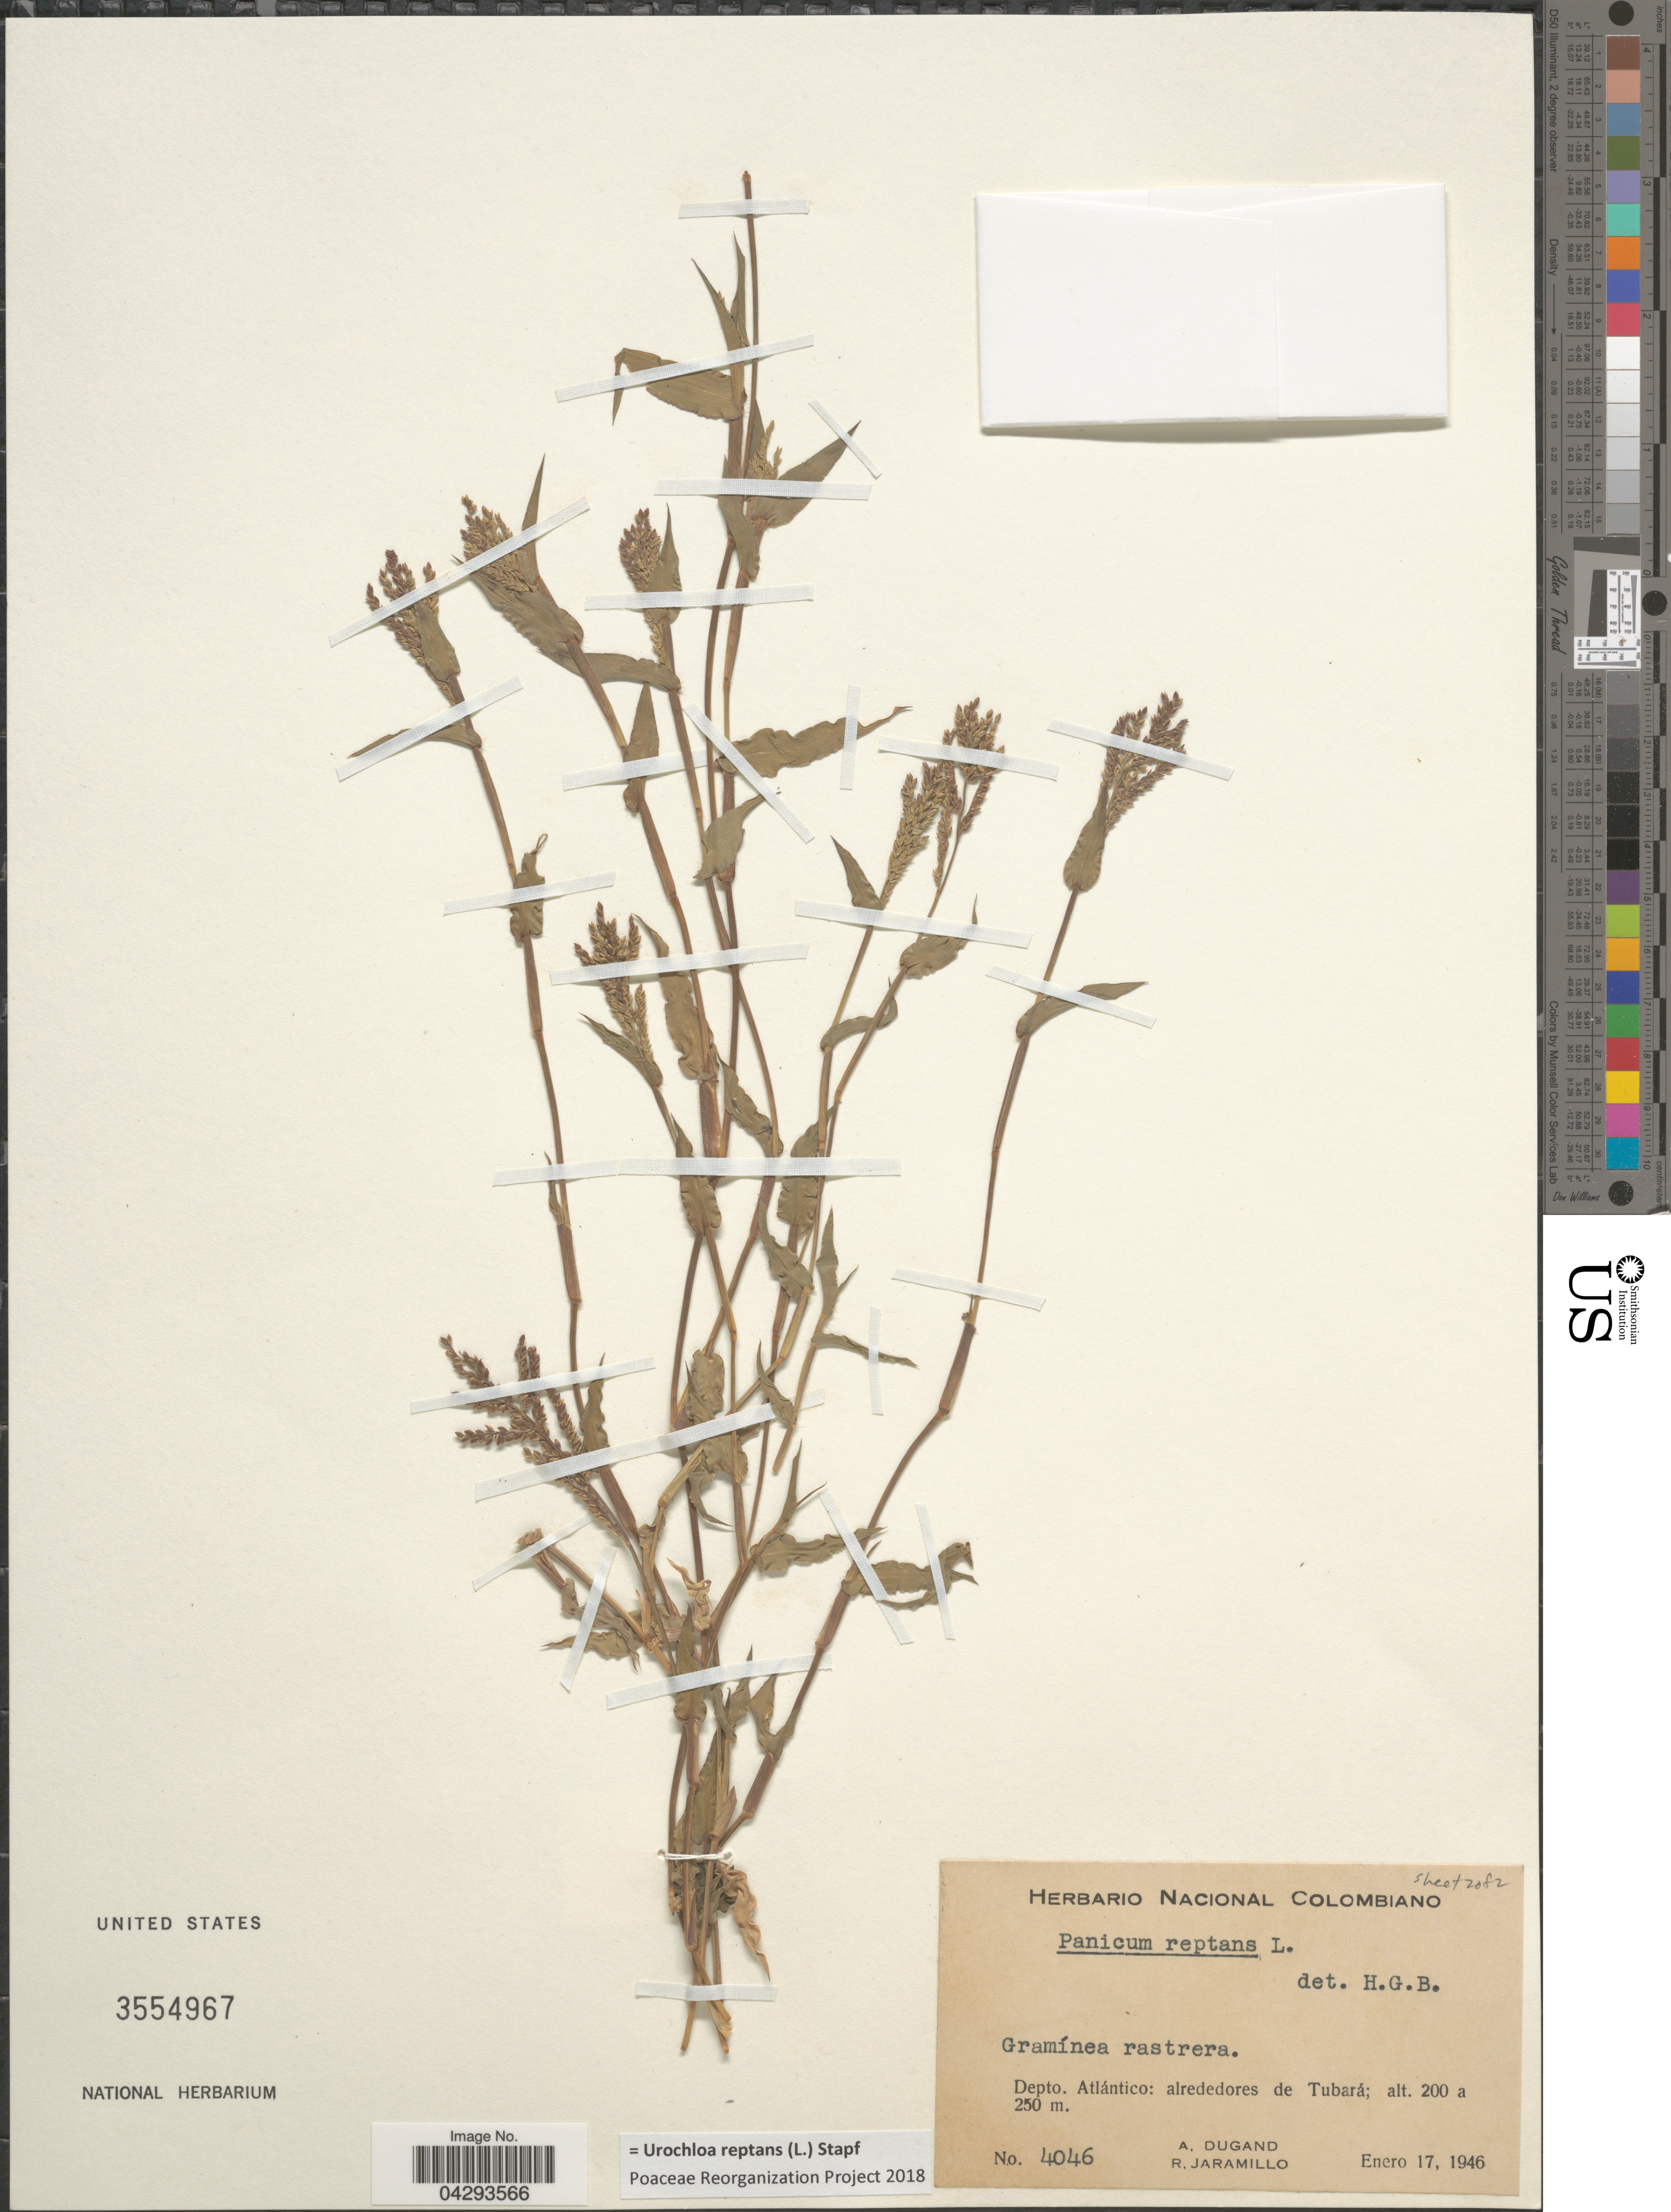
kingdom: Plantae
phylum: Tracheophyta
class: Liliopsida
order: Poales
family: Poaceae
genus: Urochloa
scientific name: Urochloa reptans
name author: (L.) Stapf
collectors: A. Dugand & R. Jaramillo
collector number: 4046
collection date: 1946-01-17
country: Colombia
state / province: Atlántico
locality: Depto. Atlántico: alrededores de Tubará.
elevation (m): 200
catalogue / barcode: US 3554967